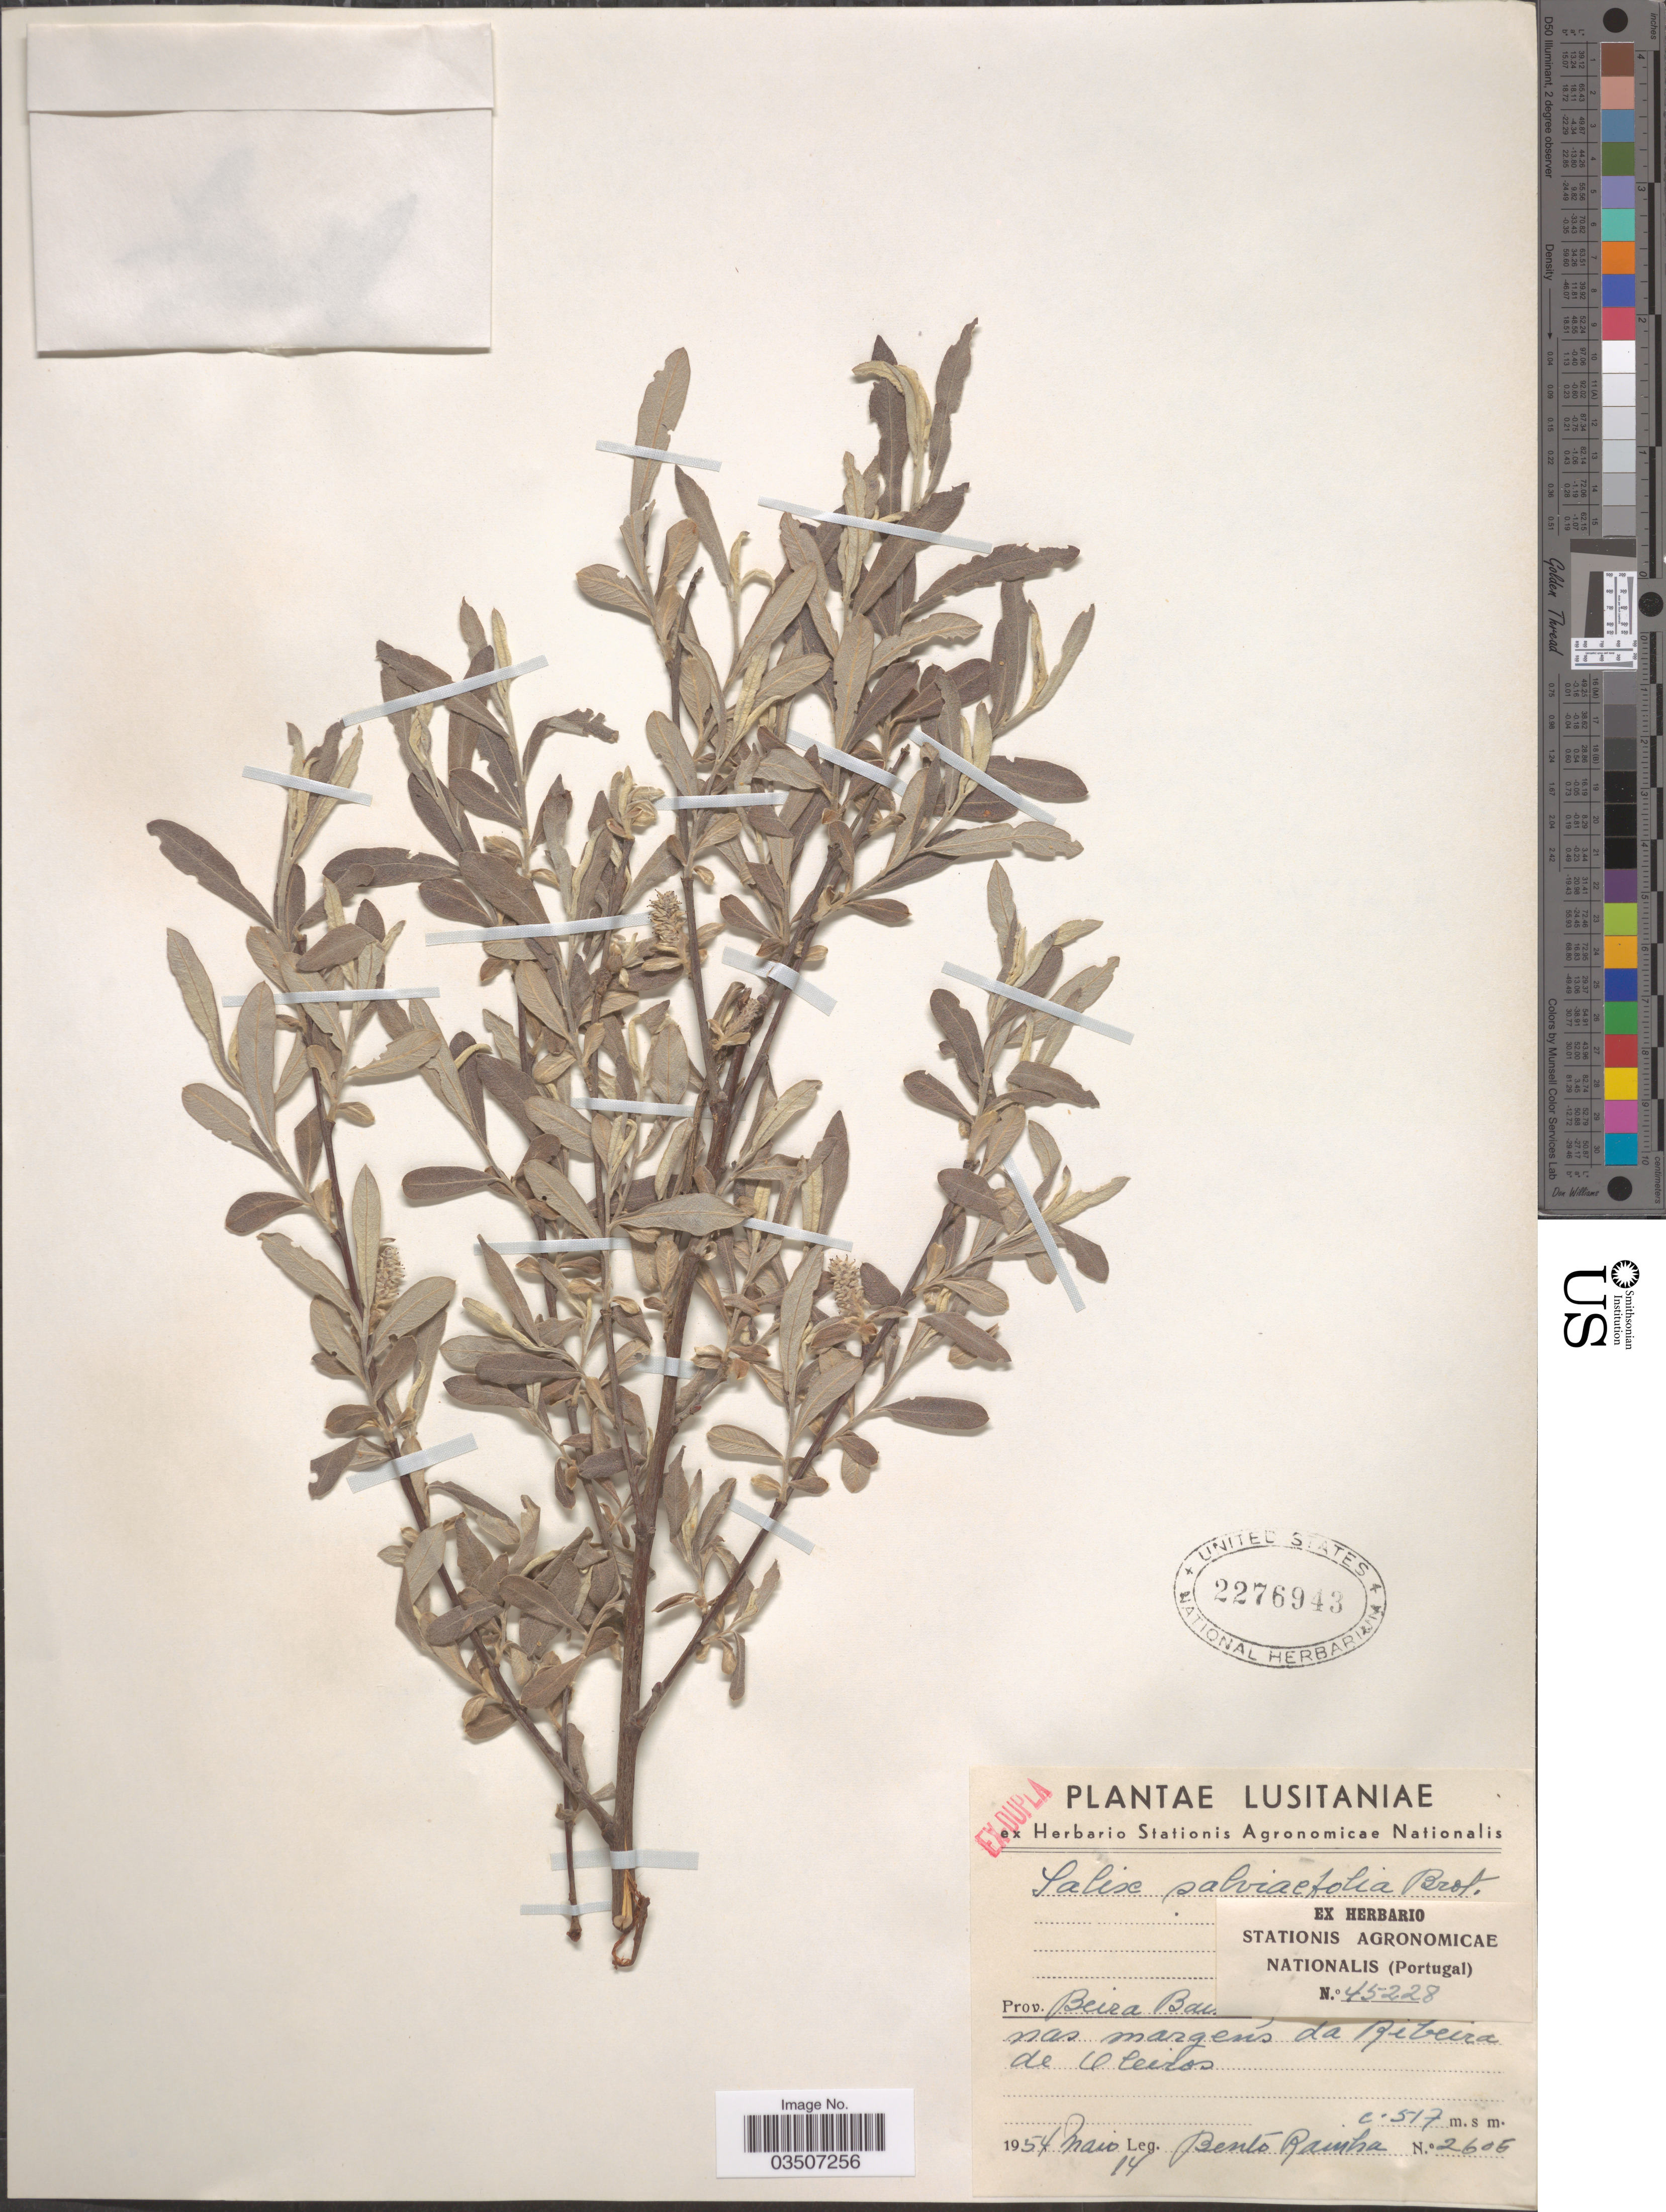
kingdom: Plantae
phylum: Tracheophyta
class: Magnoliopsida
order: Malpighiales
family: Salicaceae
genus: Salix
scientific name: Salix salviaefolia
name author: Brot.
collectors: B. Rainha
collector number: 2605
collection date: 1954-05-14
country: Portugal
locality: Lusitaniæ, Prov. Beira Ba [illegible text] nas margens da Ribeira de Oleiros.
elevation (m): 517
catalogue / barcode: US 2276943